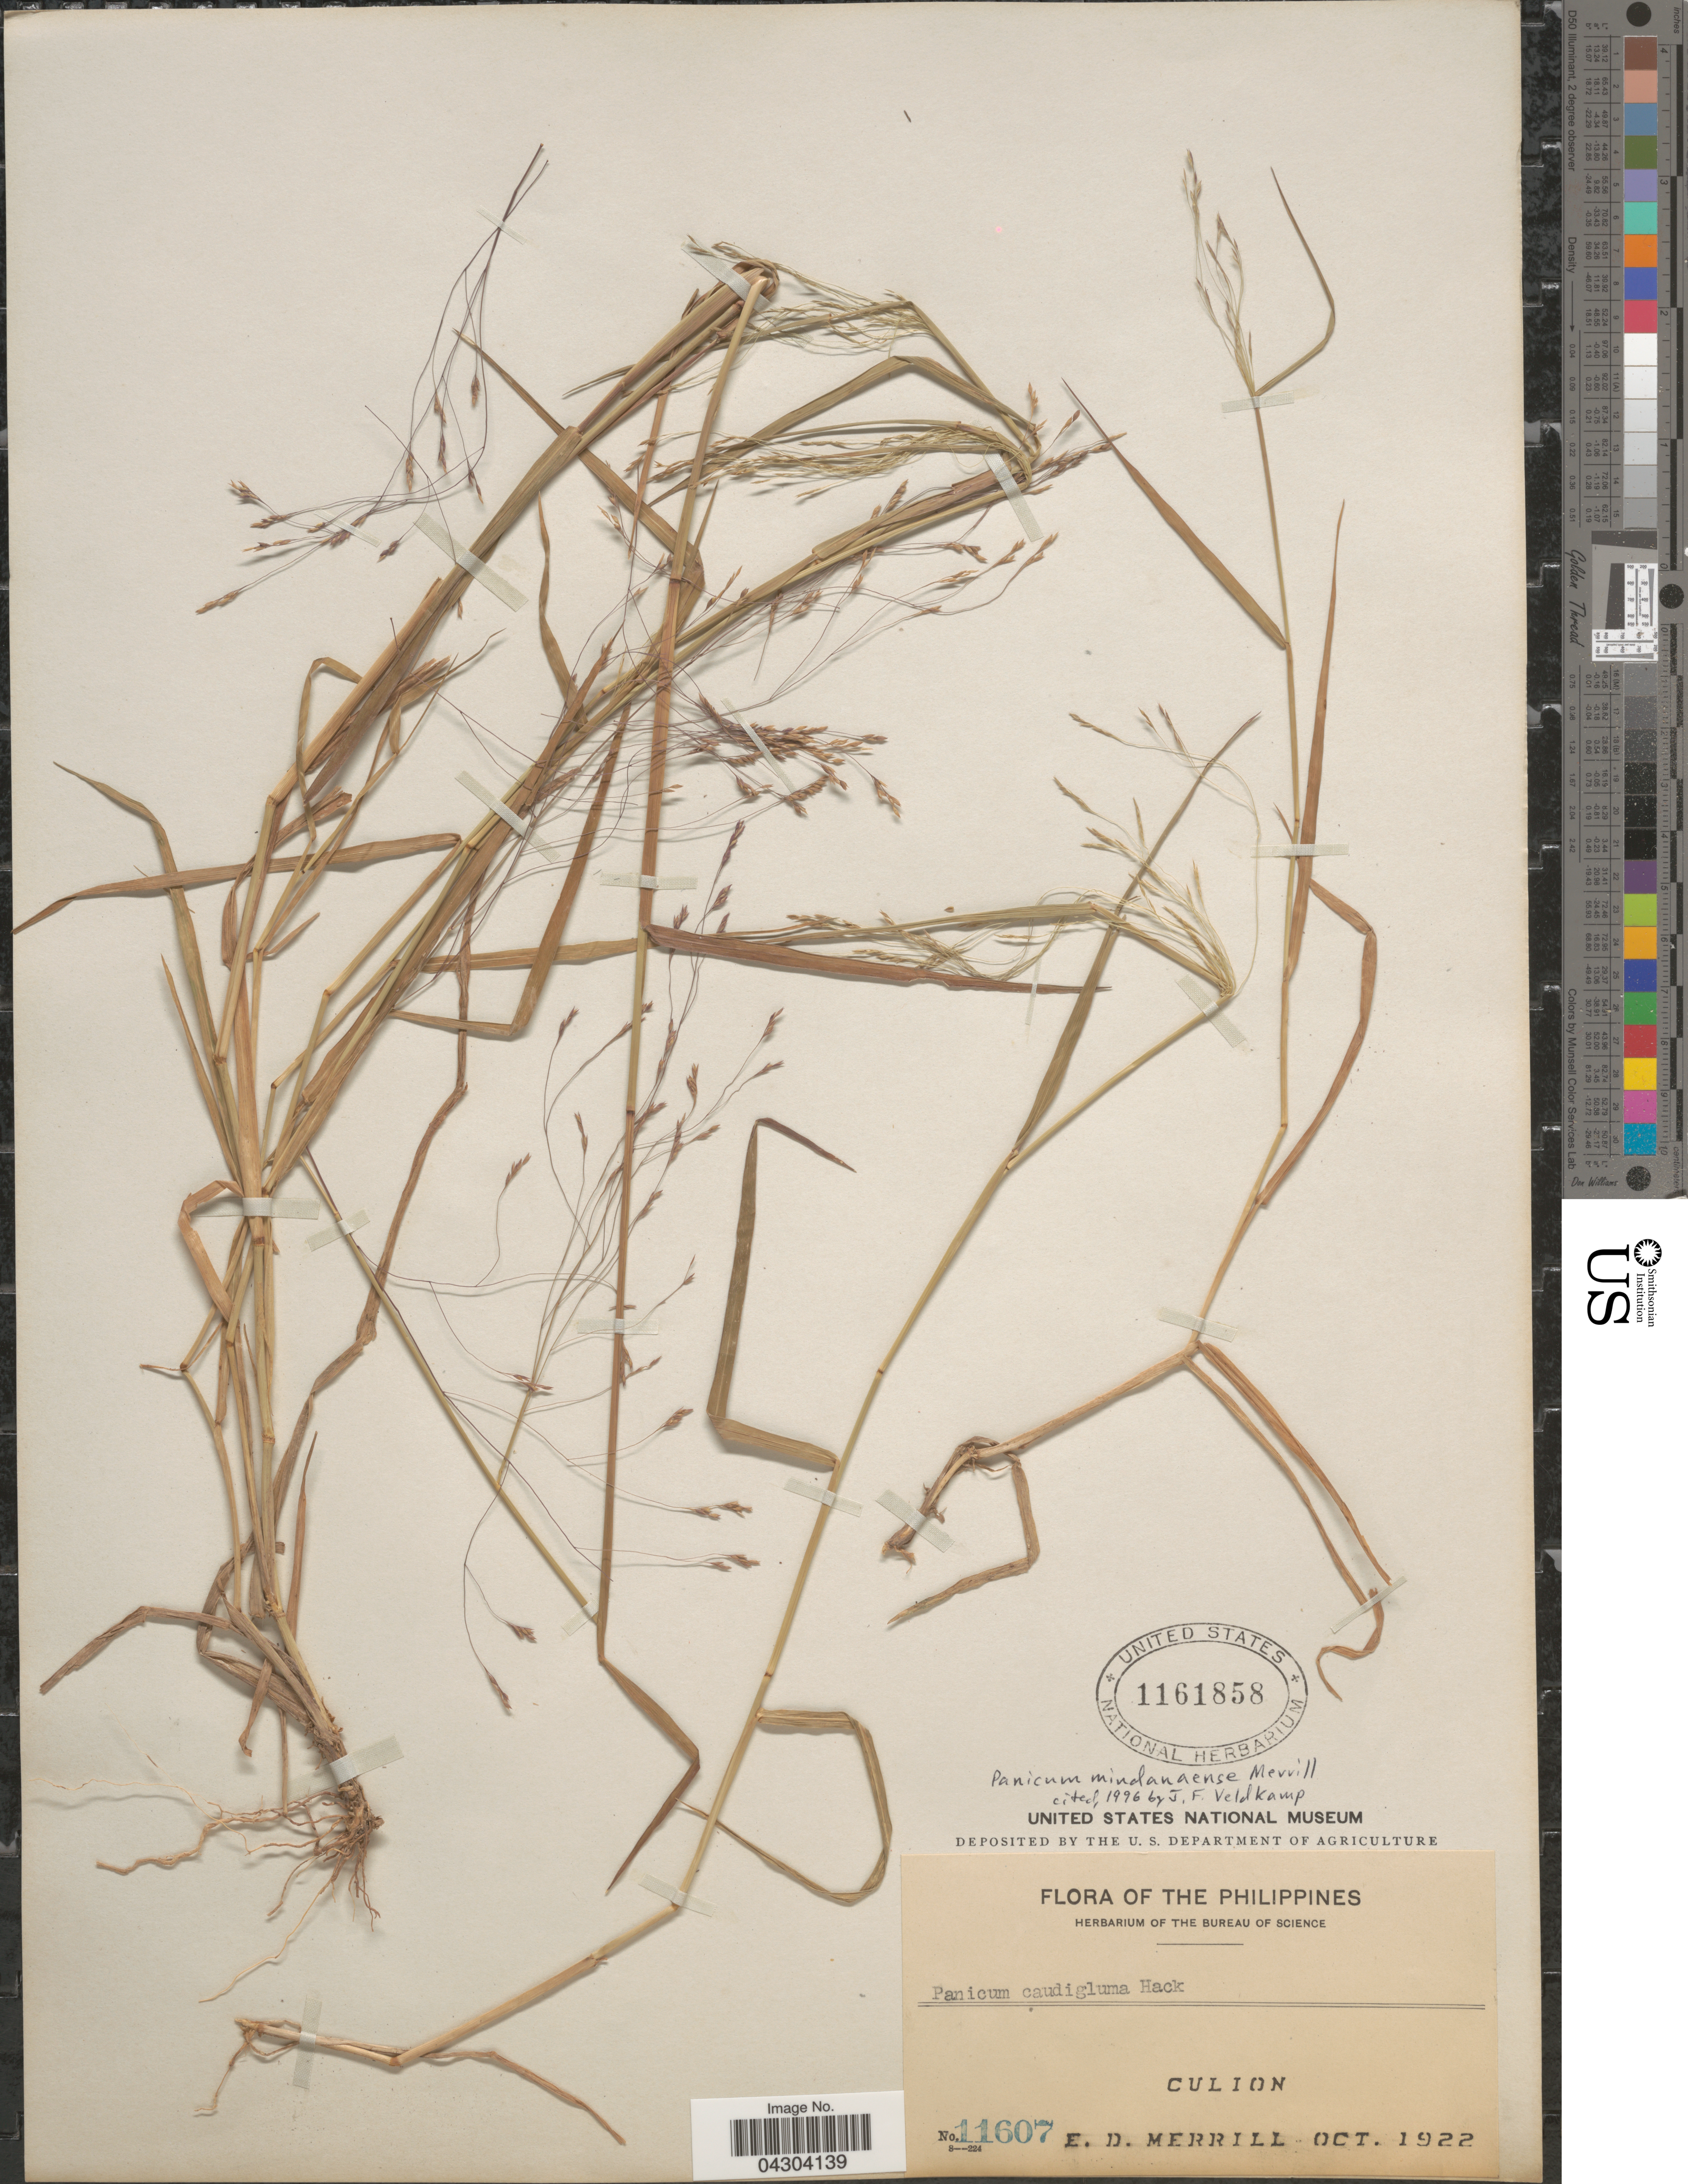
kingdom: Plantae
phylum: Tracheophyta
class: Liliopsida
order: Poales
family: Poaceae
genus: Panicum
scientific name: Panicum mindanaense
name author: Merr.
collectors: E. D. Merrill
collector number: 11607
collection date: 1922-10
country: Philippines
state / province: Mimaropa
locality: Culion.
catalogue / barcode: US 1161858